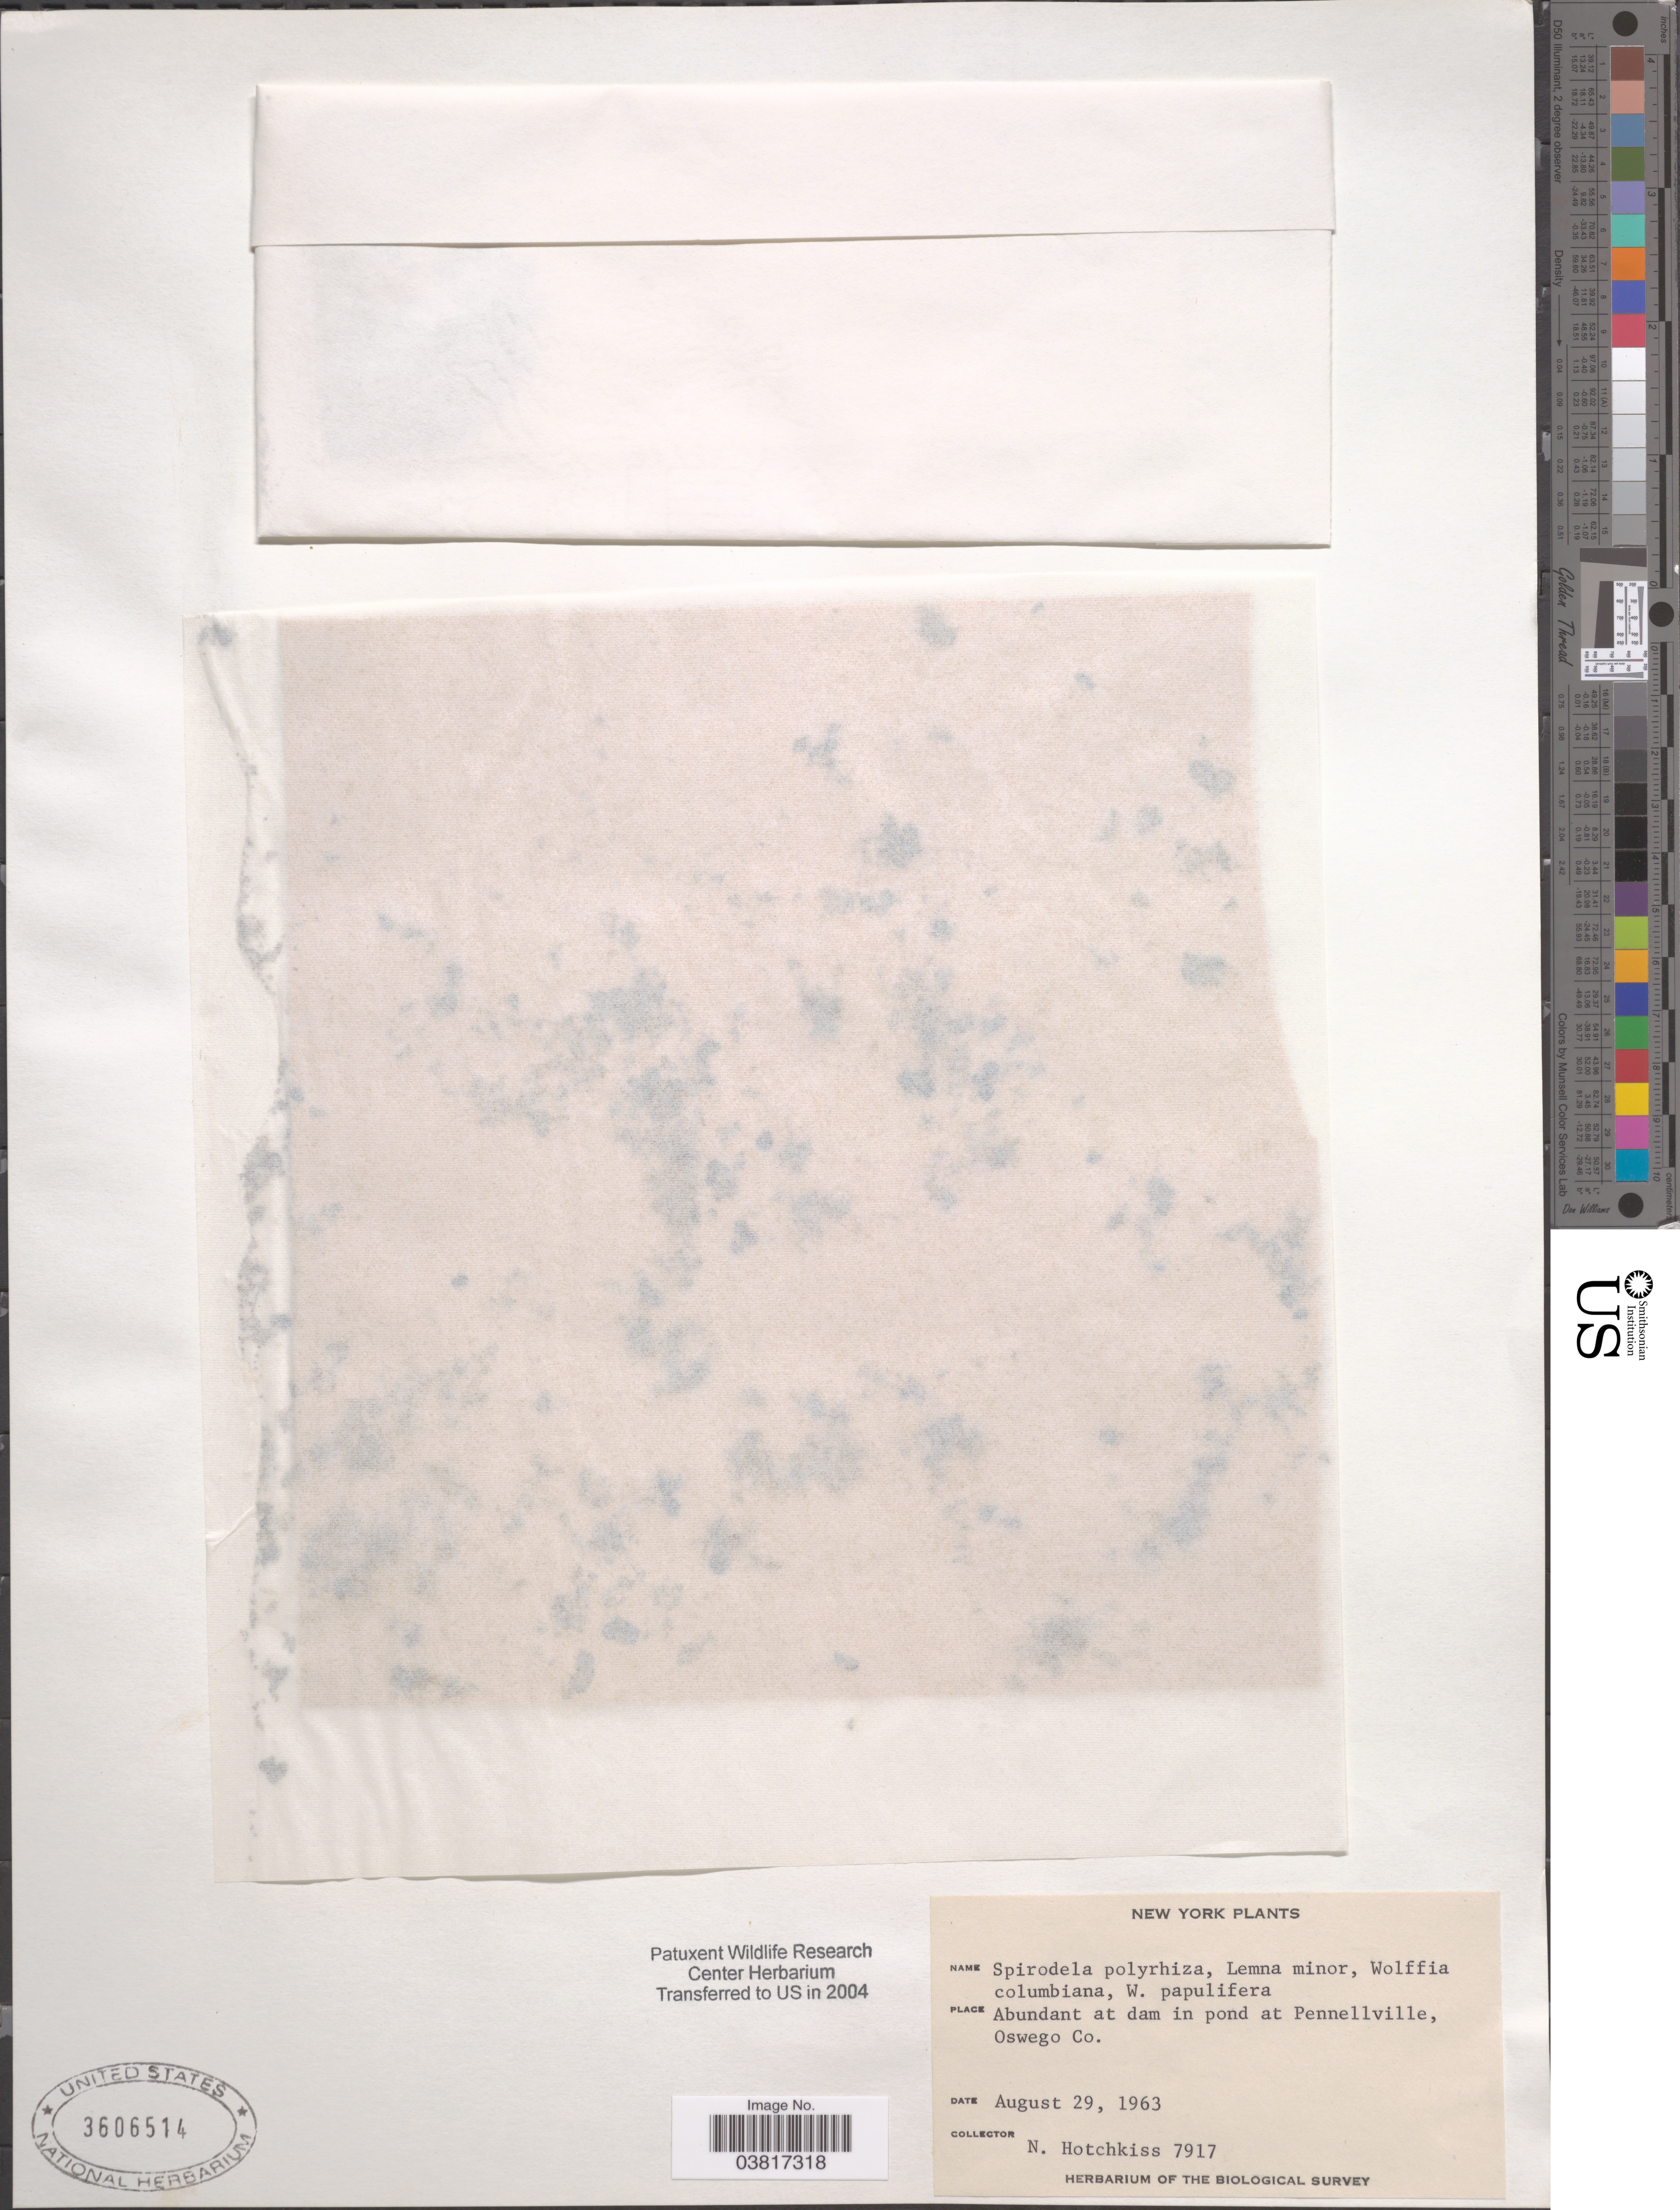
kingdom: Plantae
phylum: Tracheophyta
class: Liliopsida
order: Alismatales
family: Araceae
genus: Spirodela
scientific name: Spirodela polyrrhiza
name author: (L.) Schleid.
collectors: N. Hotchkiss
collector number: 7917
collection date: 1963-08-29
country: United States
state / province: New York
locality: At dam in pond at Pennellville, Oswego Co.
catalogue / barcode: US 3606514